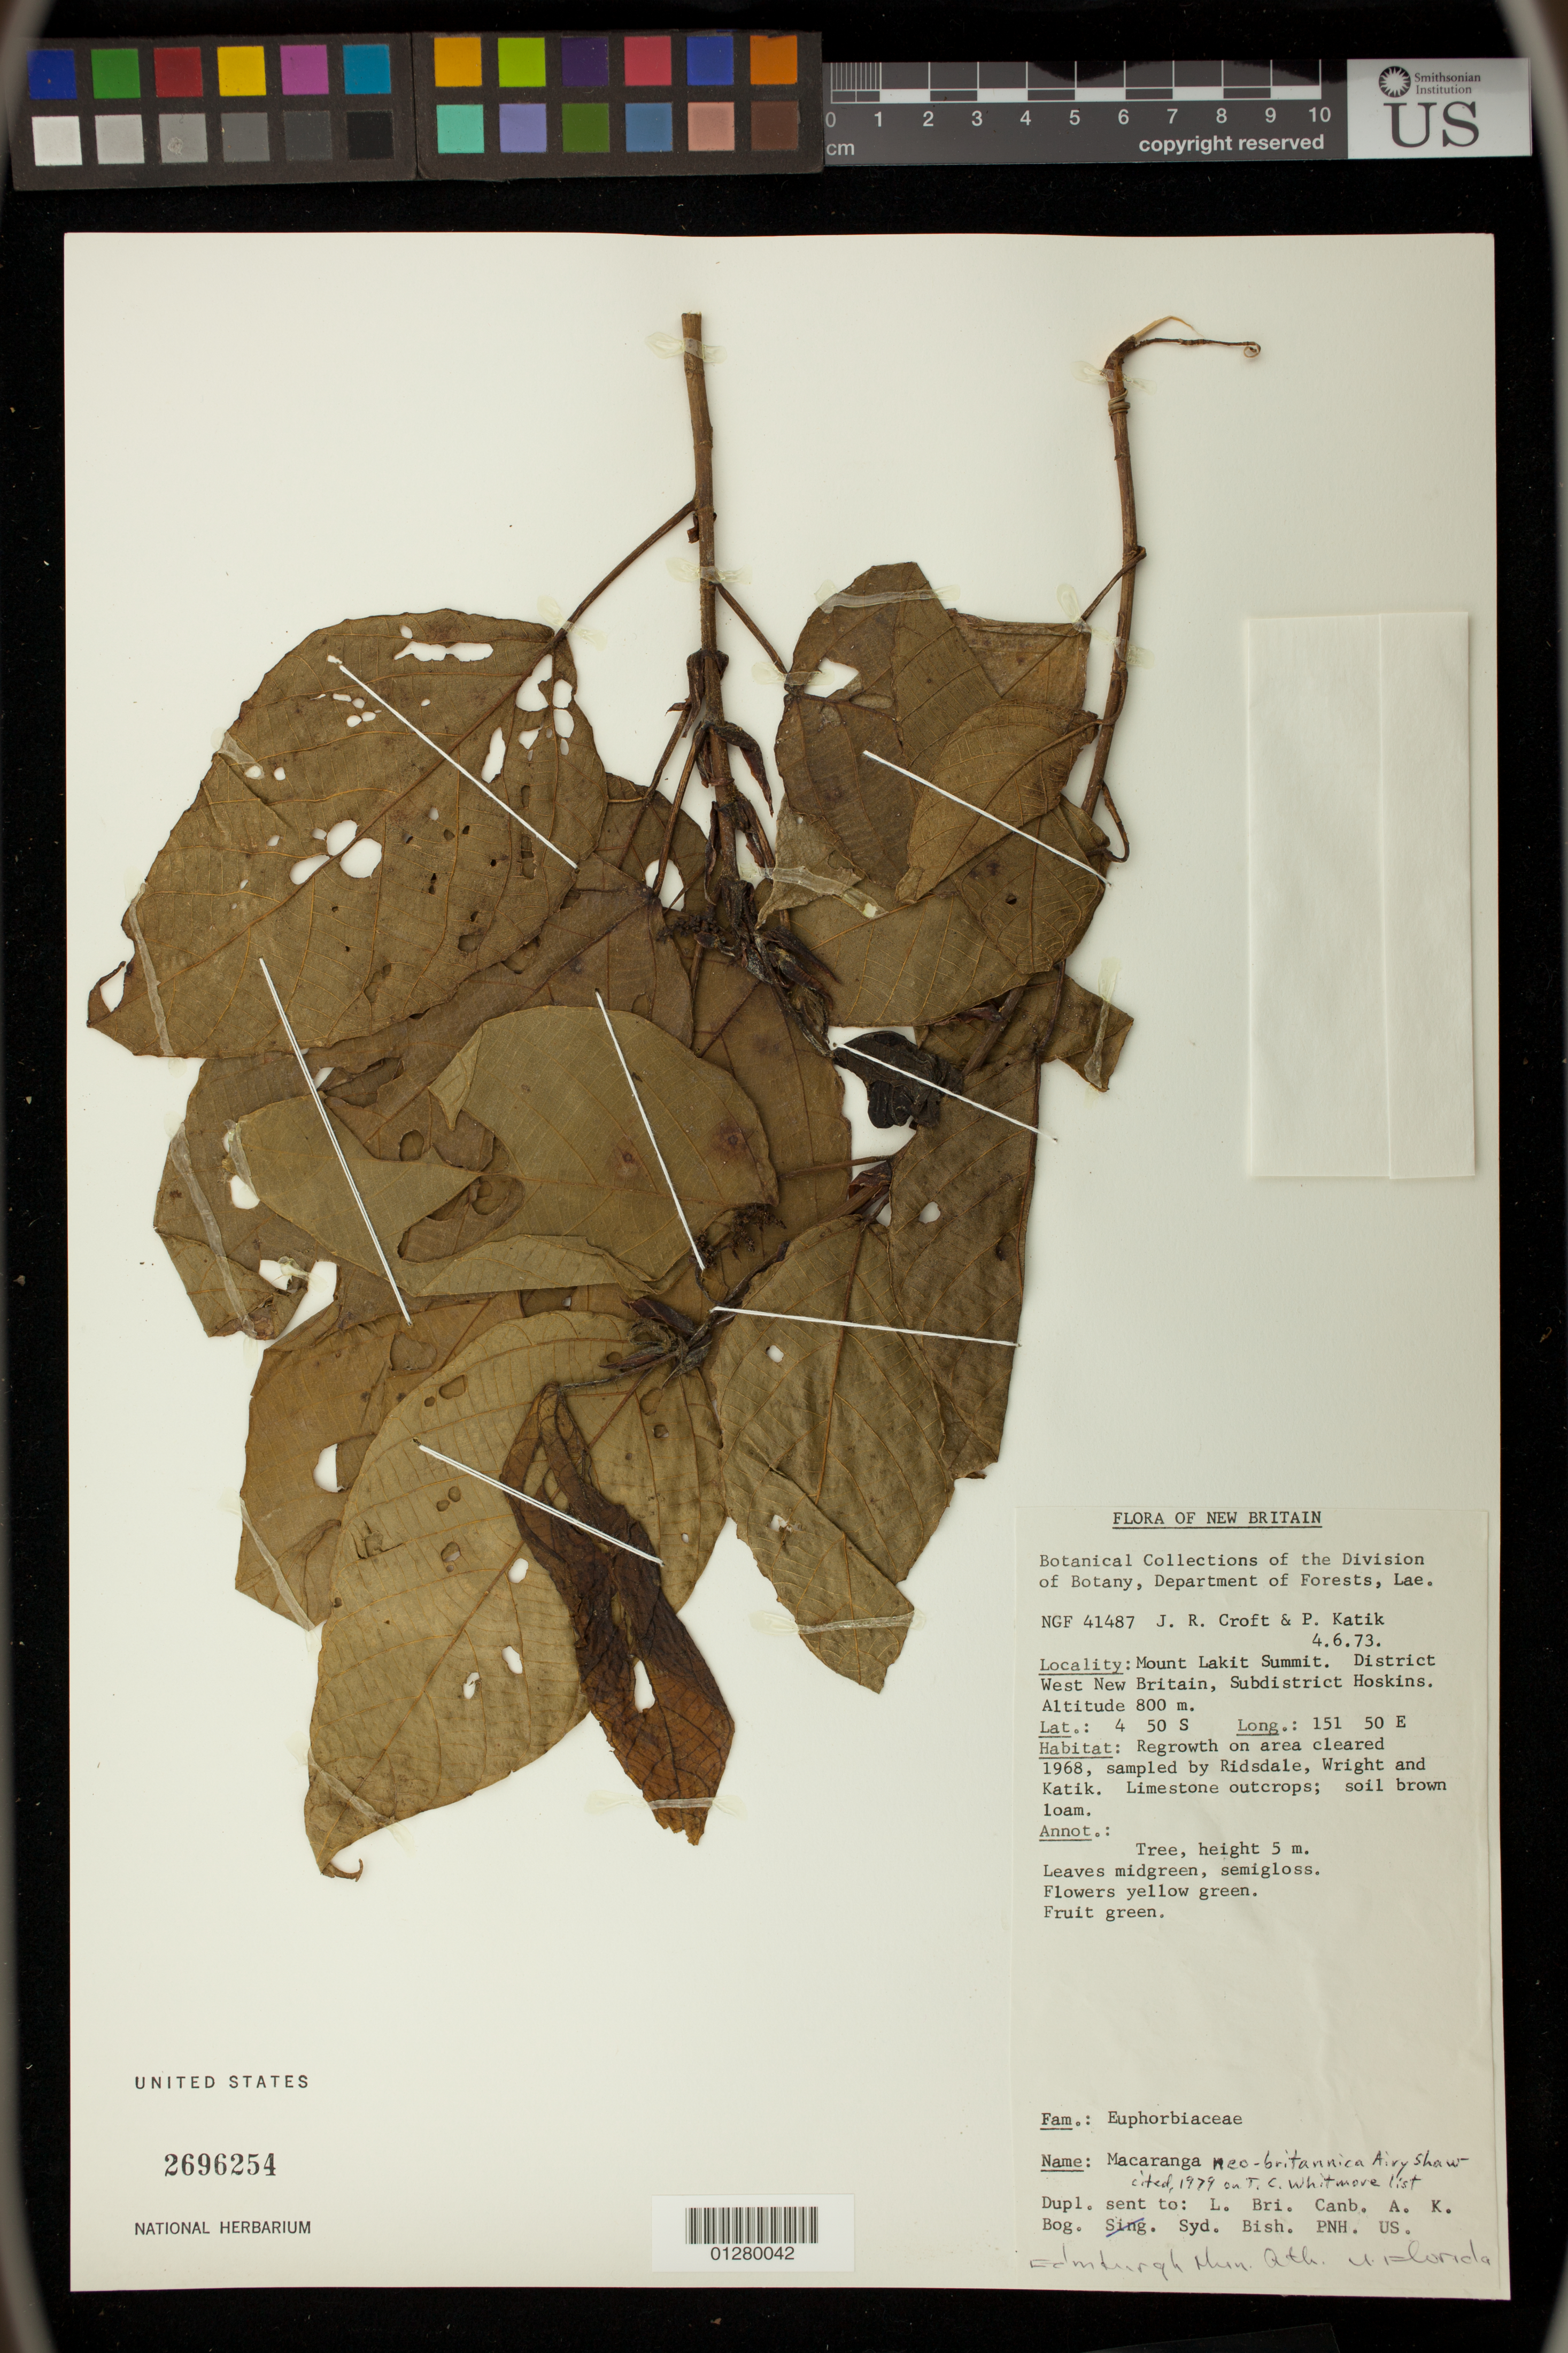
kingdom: Plantae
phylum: Tracheophyta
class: Magnoliopsida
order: Malpighiales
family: Euphorbiaceae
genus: Macaranga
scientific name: Macaranga neobritannica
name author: Airy Shaw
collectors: J. R. Croft & P. Katik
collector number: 41487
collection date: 1973-04-06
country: Papua New Guinea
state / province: West New Britain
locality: Mount Lakit Summit. Hoskins.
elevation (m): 800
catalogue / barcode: US 2696254